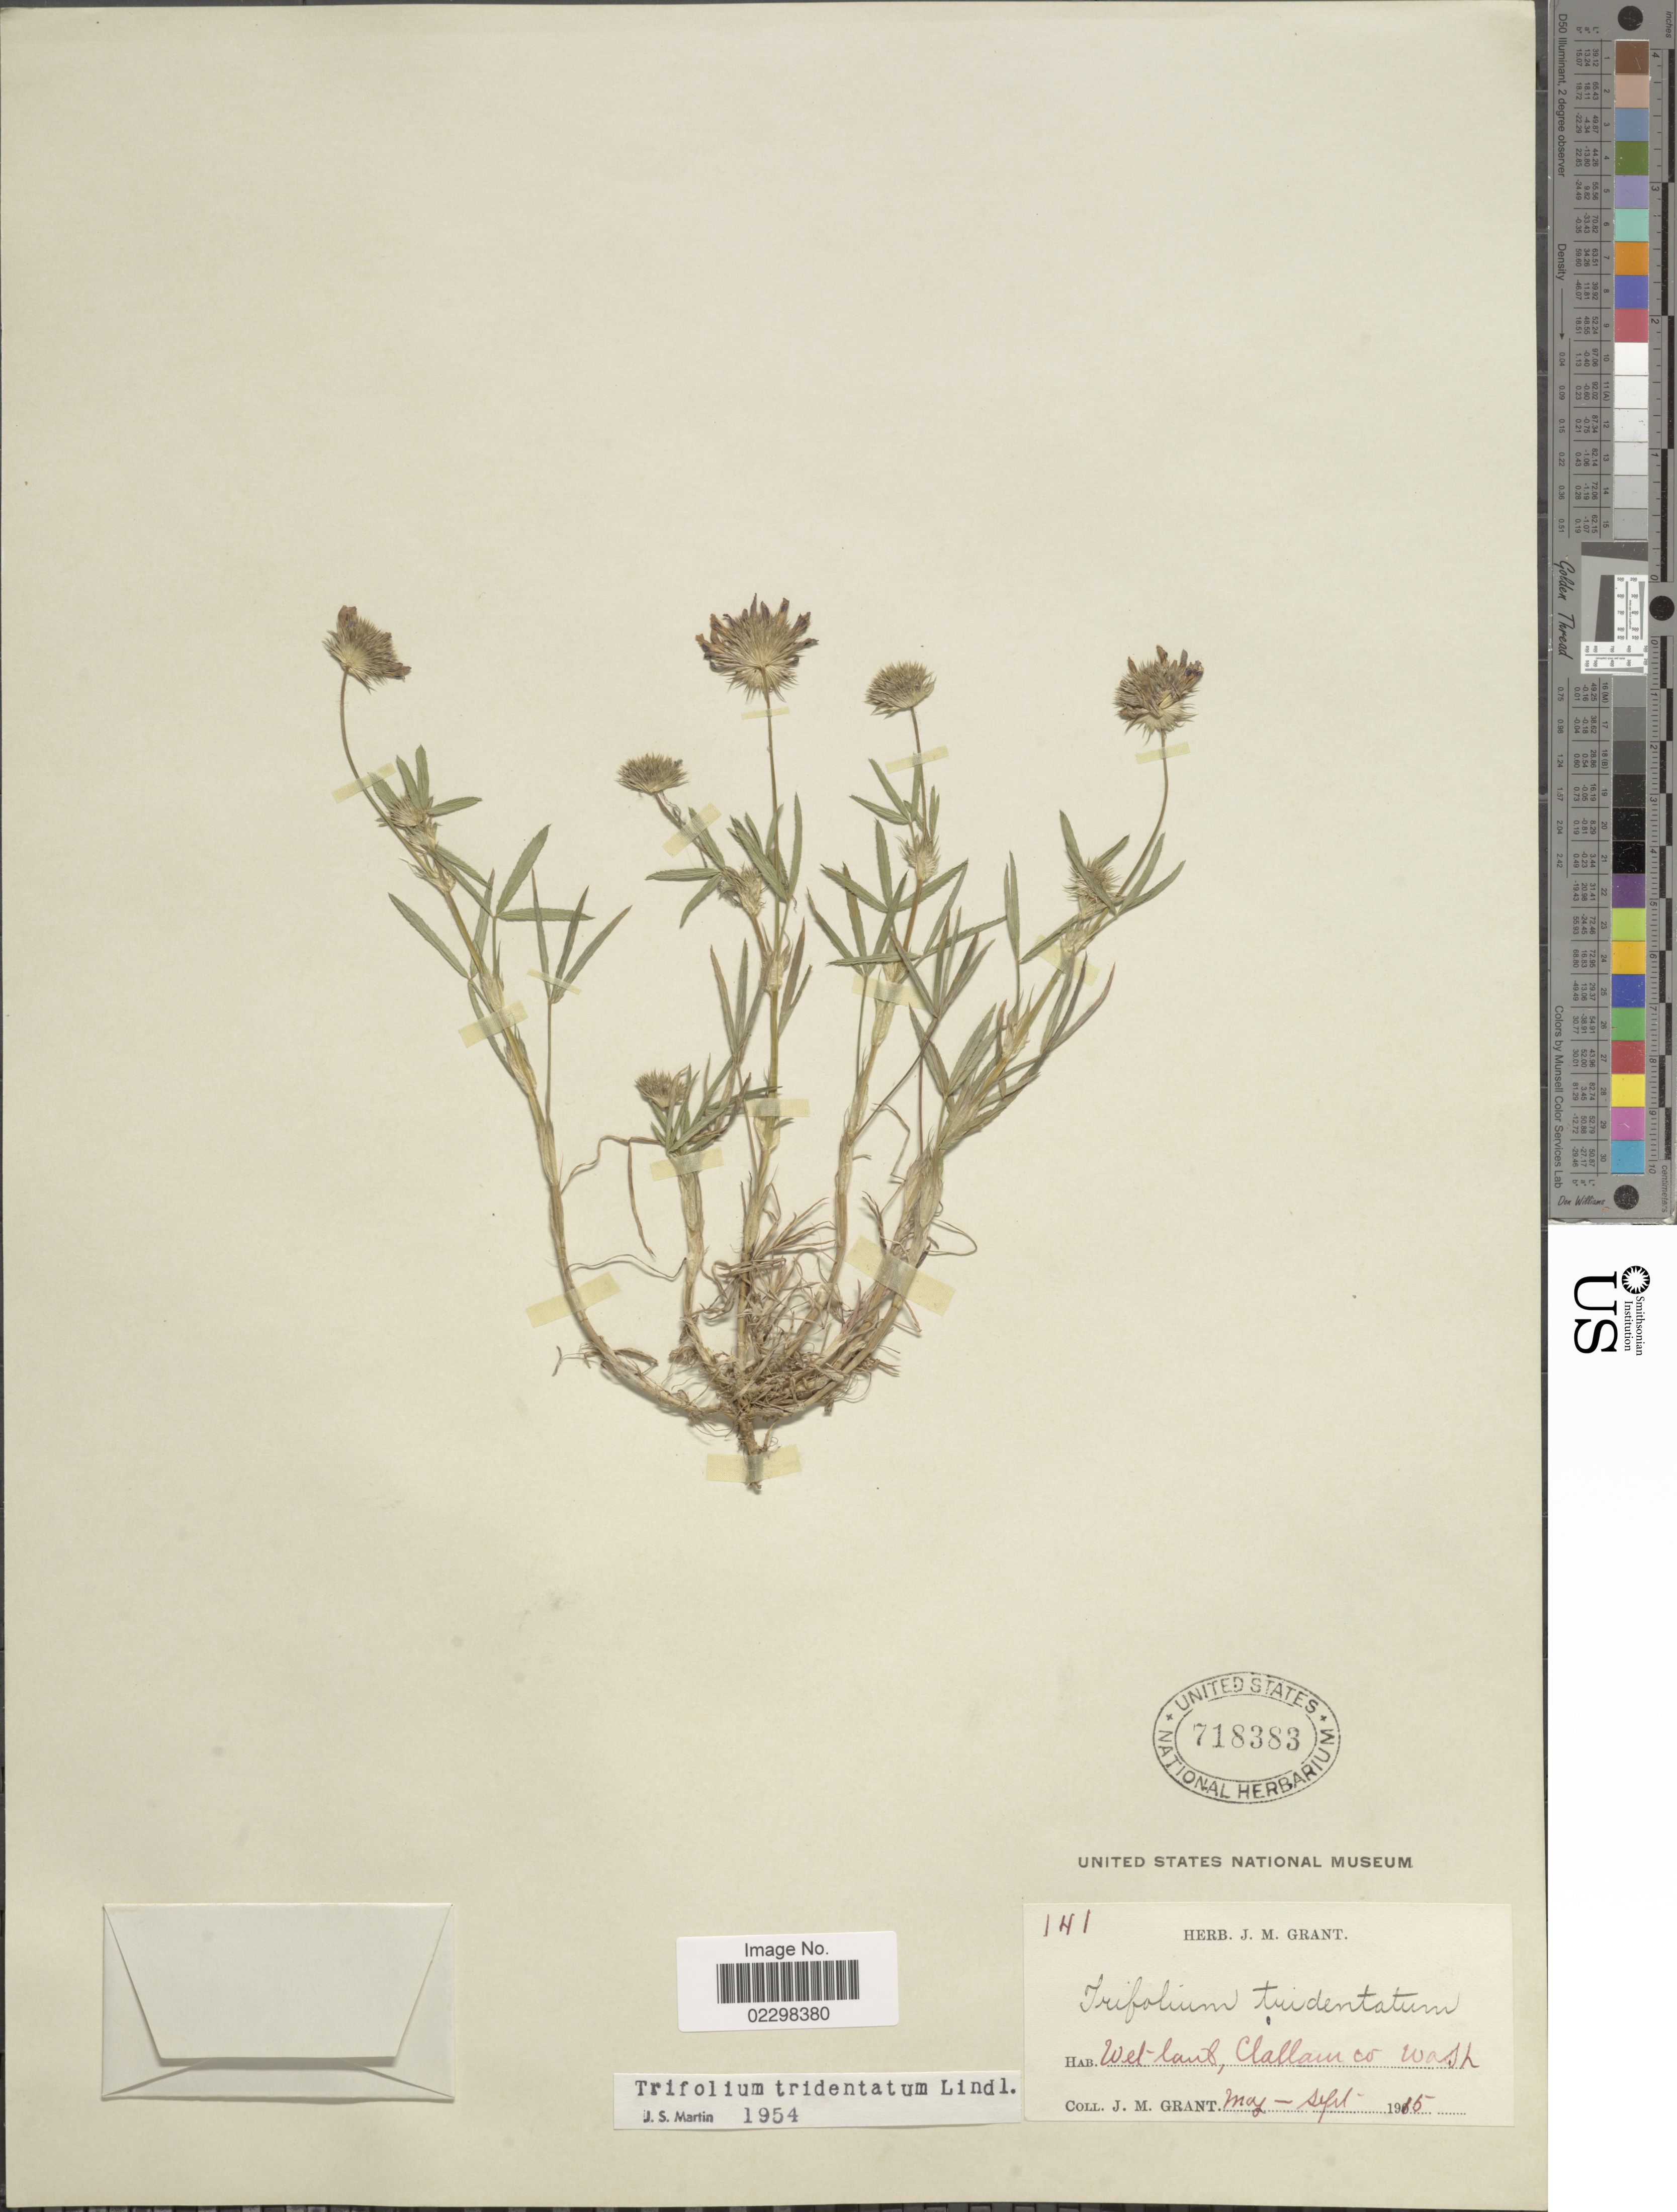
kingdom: Plantae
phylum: Tracheophyta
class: Magnoliopsida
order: Fabales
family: Fabaceae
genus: Trifolium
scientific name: Trifolium tridentatum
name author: Lindl.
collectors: J. M. Grant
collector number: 141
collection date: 1915-05/1915-09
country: United States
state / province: Washington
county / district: Clallam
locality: Wetland, Clallam Co. Wash.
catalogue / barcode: US 718383